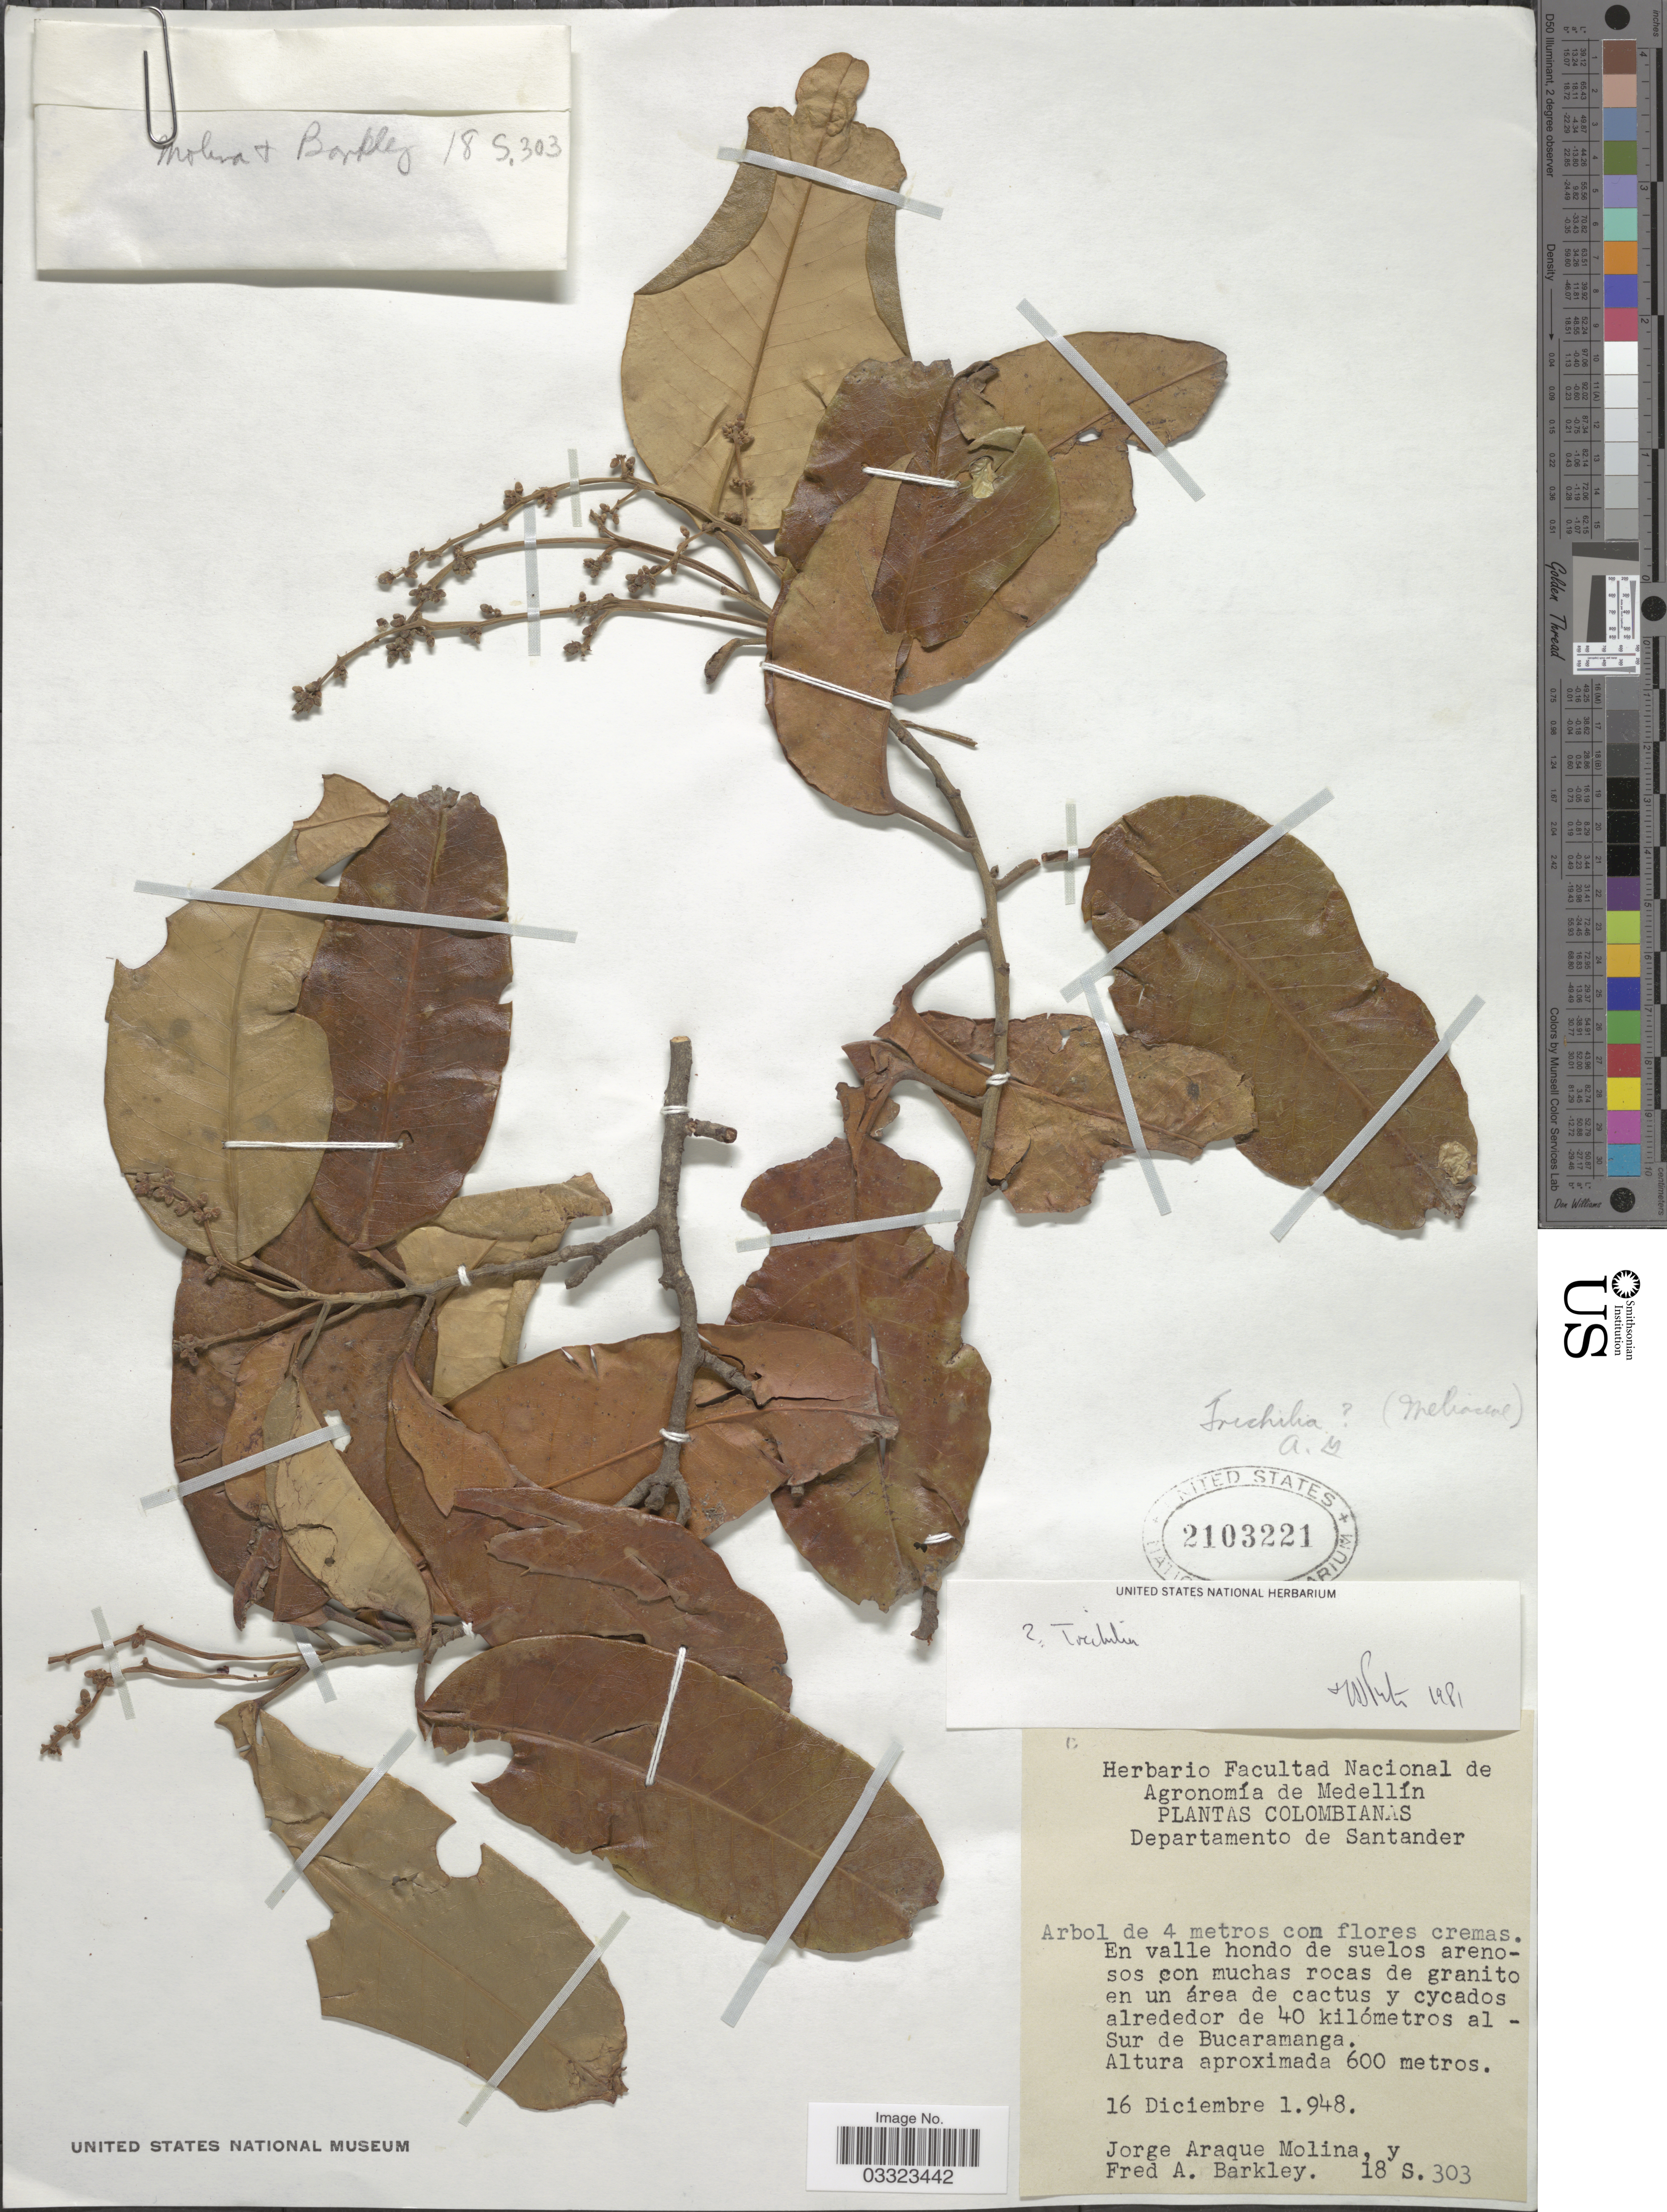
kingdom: Plantae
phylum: Tracheophyta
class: Magnoliopsida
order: Sapindales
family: Meliaceae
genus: Trichilia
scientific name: Trichilia sp.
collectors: J. A. Molina & F. A. Barkley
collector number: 18S303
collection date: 1948-12-16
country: Colombia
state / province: Santander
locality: Departamento de Santander, En valle hondo de suelos arenosos con muchas rocas de granito en un área de cactus y cycados alrededor de 40 kilómetros al Sur de Bucaramanga.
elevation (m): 600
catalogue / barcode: US 2103221